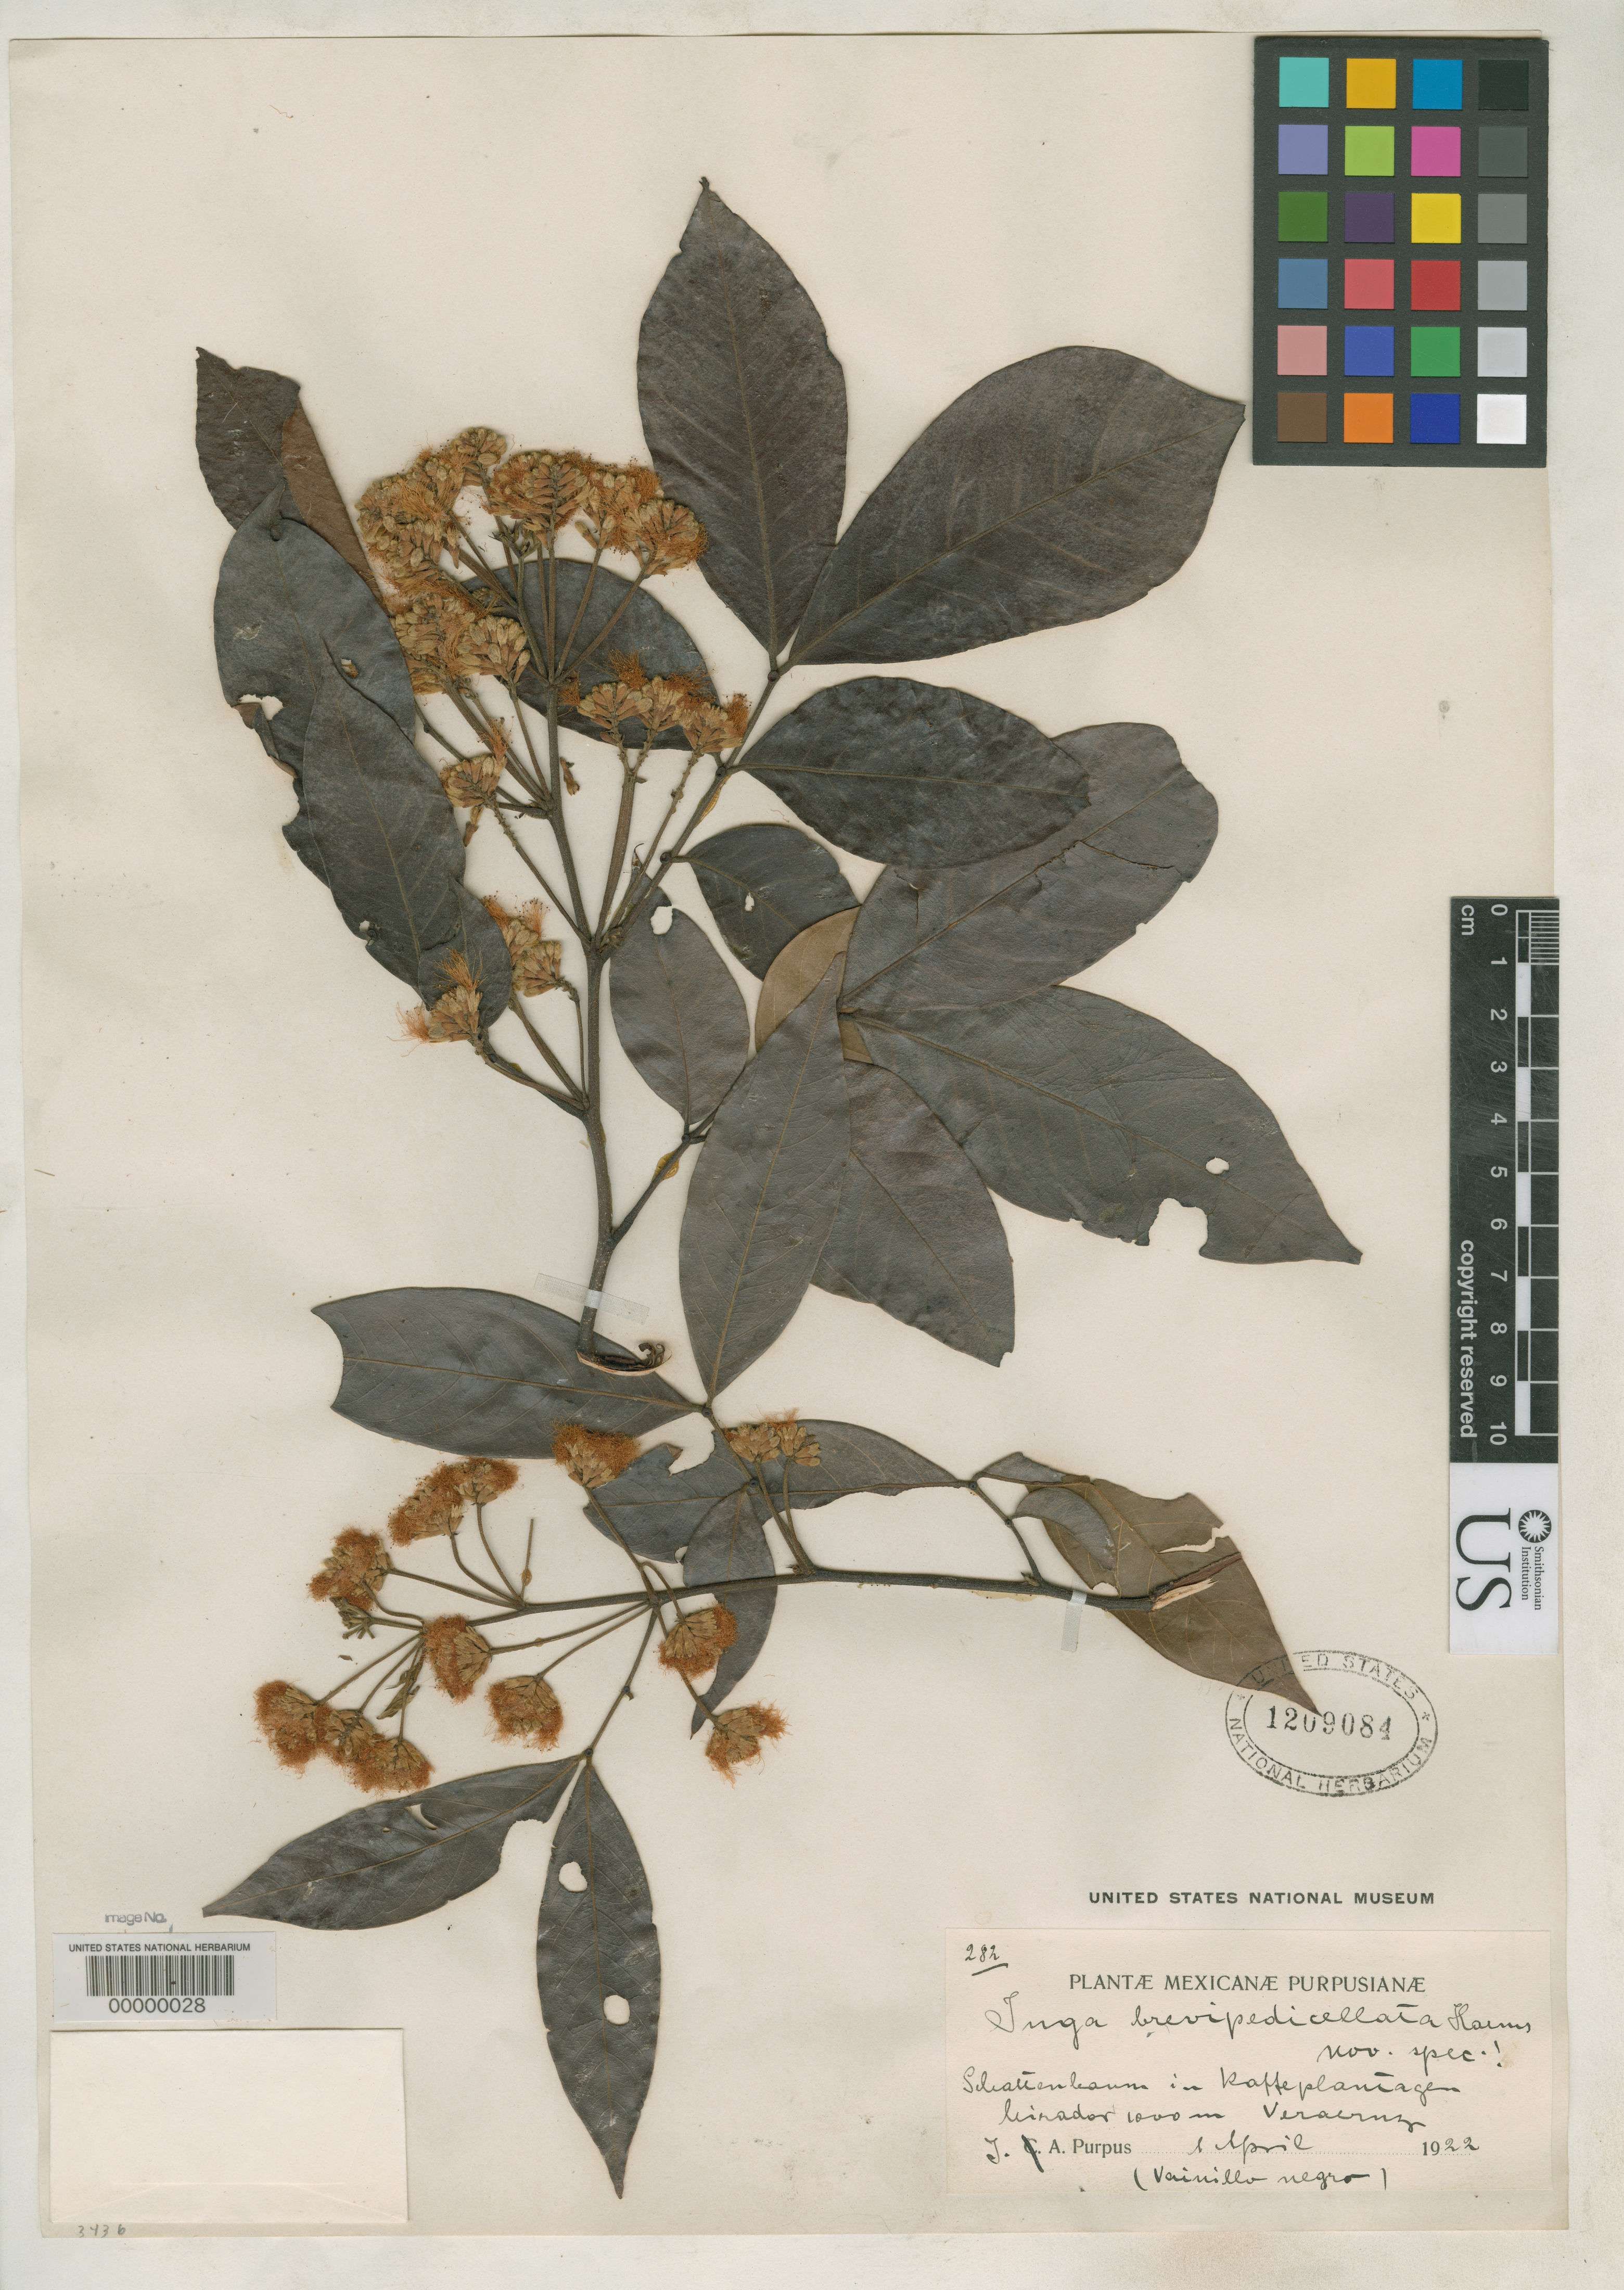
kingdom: Plantae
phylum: Tracheophyta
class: Magnoliopsida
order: Fabales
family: Fabaceae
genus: Inga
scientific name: Inga brevipedicellata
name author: Harms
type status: Type Collection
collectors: C. A. Purpus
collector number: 282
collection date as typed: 01 Apr 1922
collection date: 1922-04-01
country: Mexico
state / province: Veracruz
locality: Mirador.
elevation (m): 1000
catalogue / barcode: US 1209084